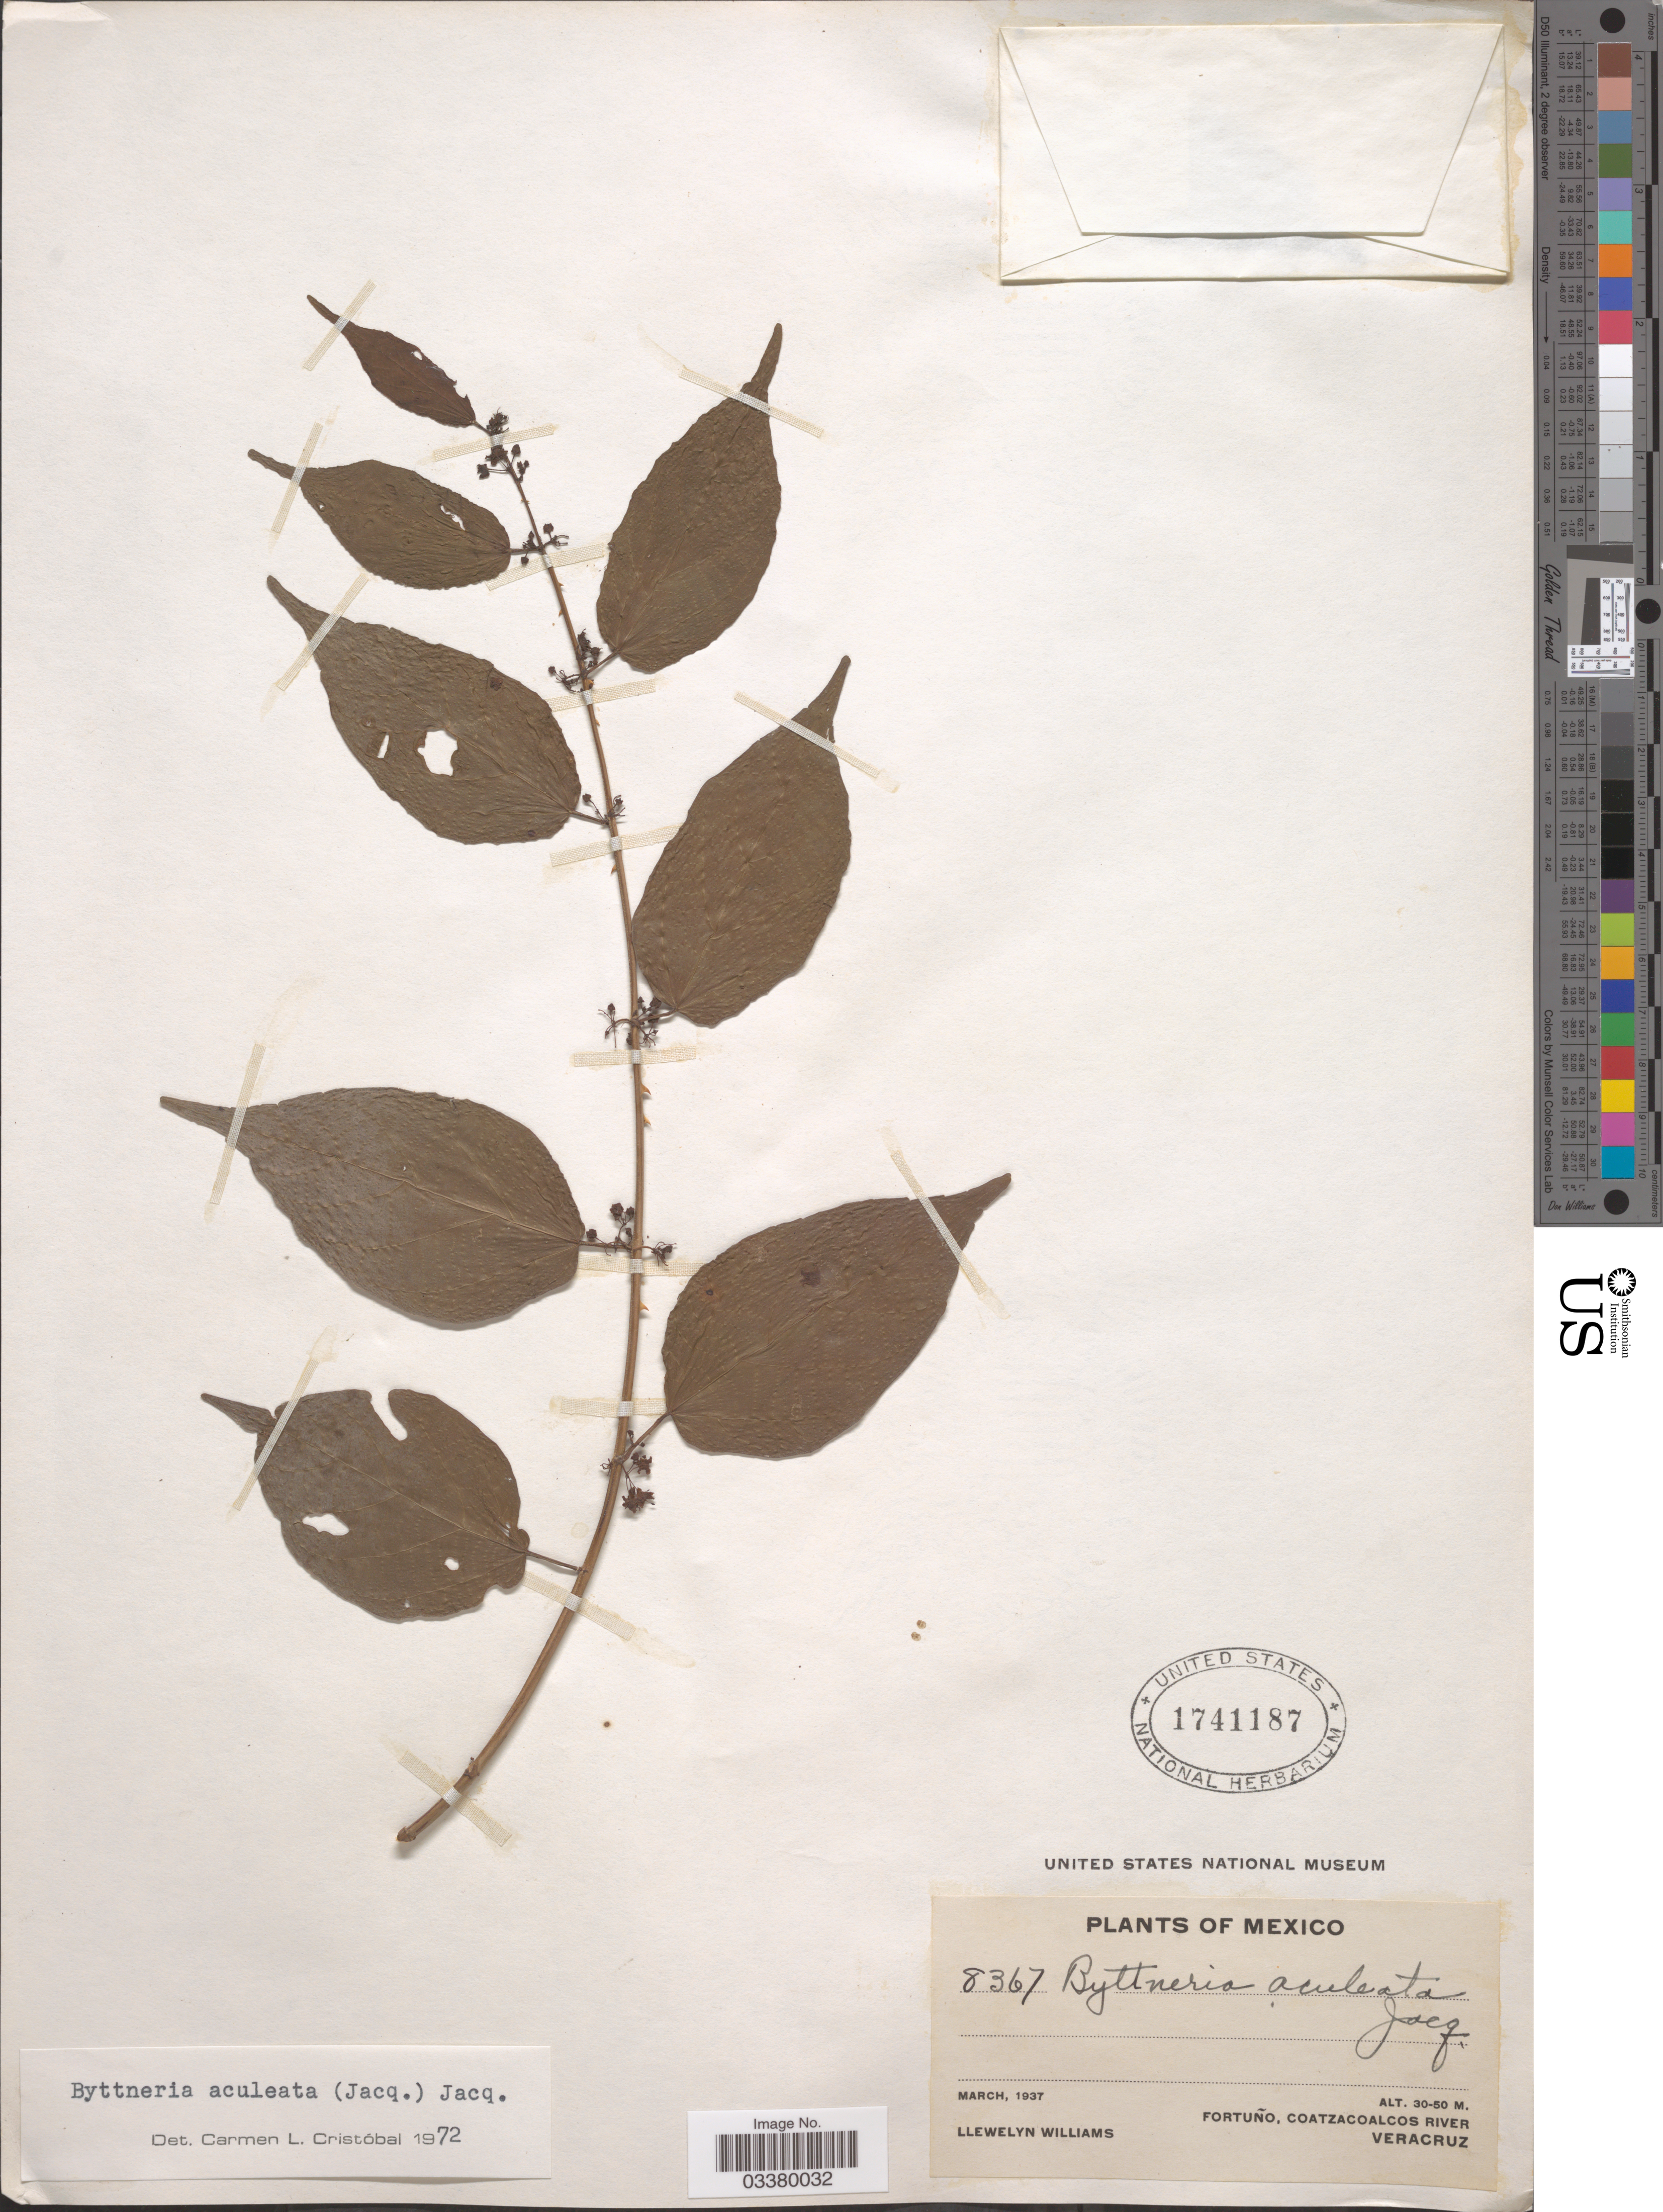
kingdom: Plantae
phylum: Tracheophyta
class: Magnoliopsida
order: Malvales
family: Malvaceae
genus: Byttneria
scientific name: Byttneria aculeata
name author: (Jacq.) Jacq.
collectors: Ll. Williams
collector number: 8367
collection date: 1937-03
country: Mexico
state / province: Veracruz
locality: Fortuño, Coatzacoalcos River. Veracruz.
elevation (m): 30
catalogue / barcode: US 1741187